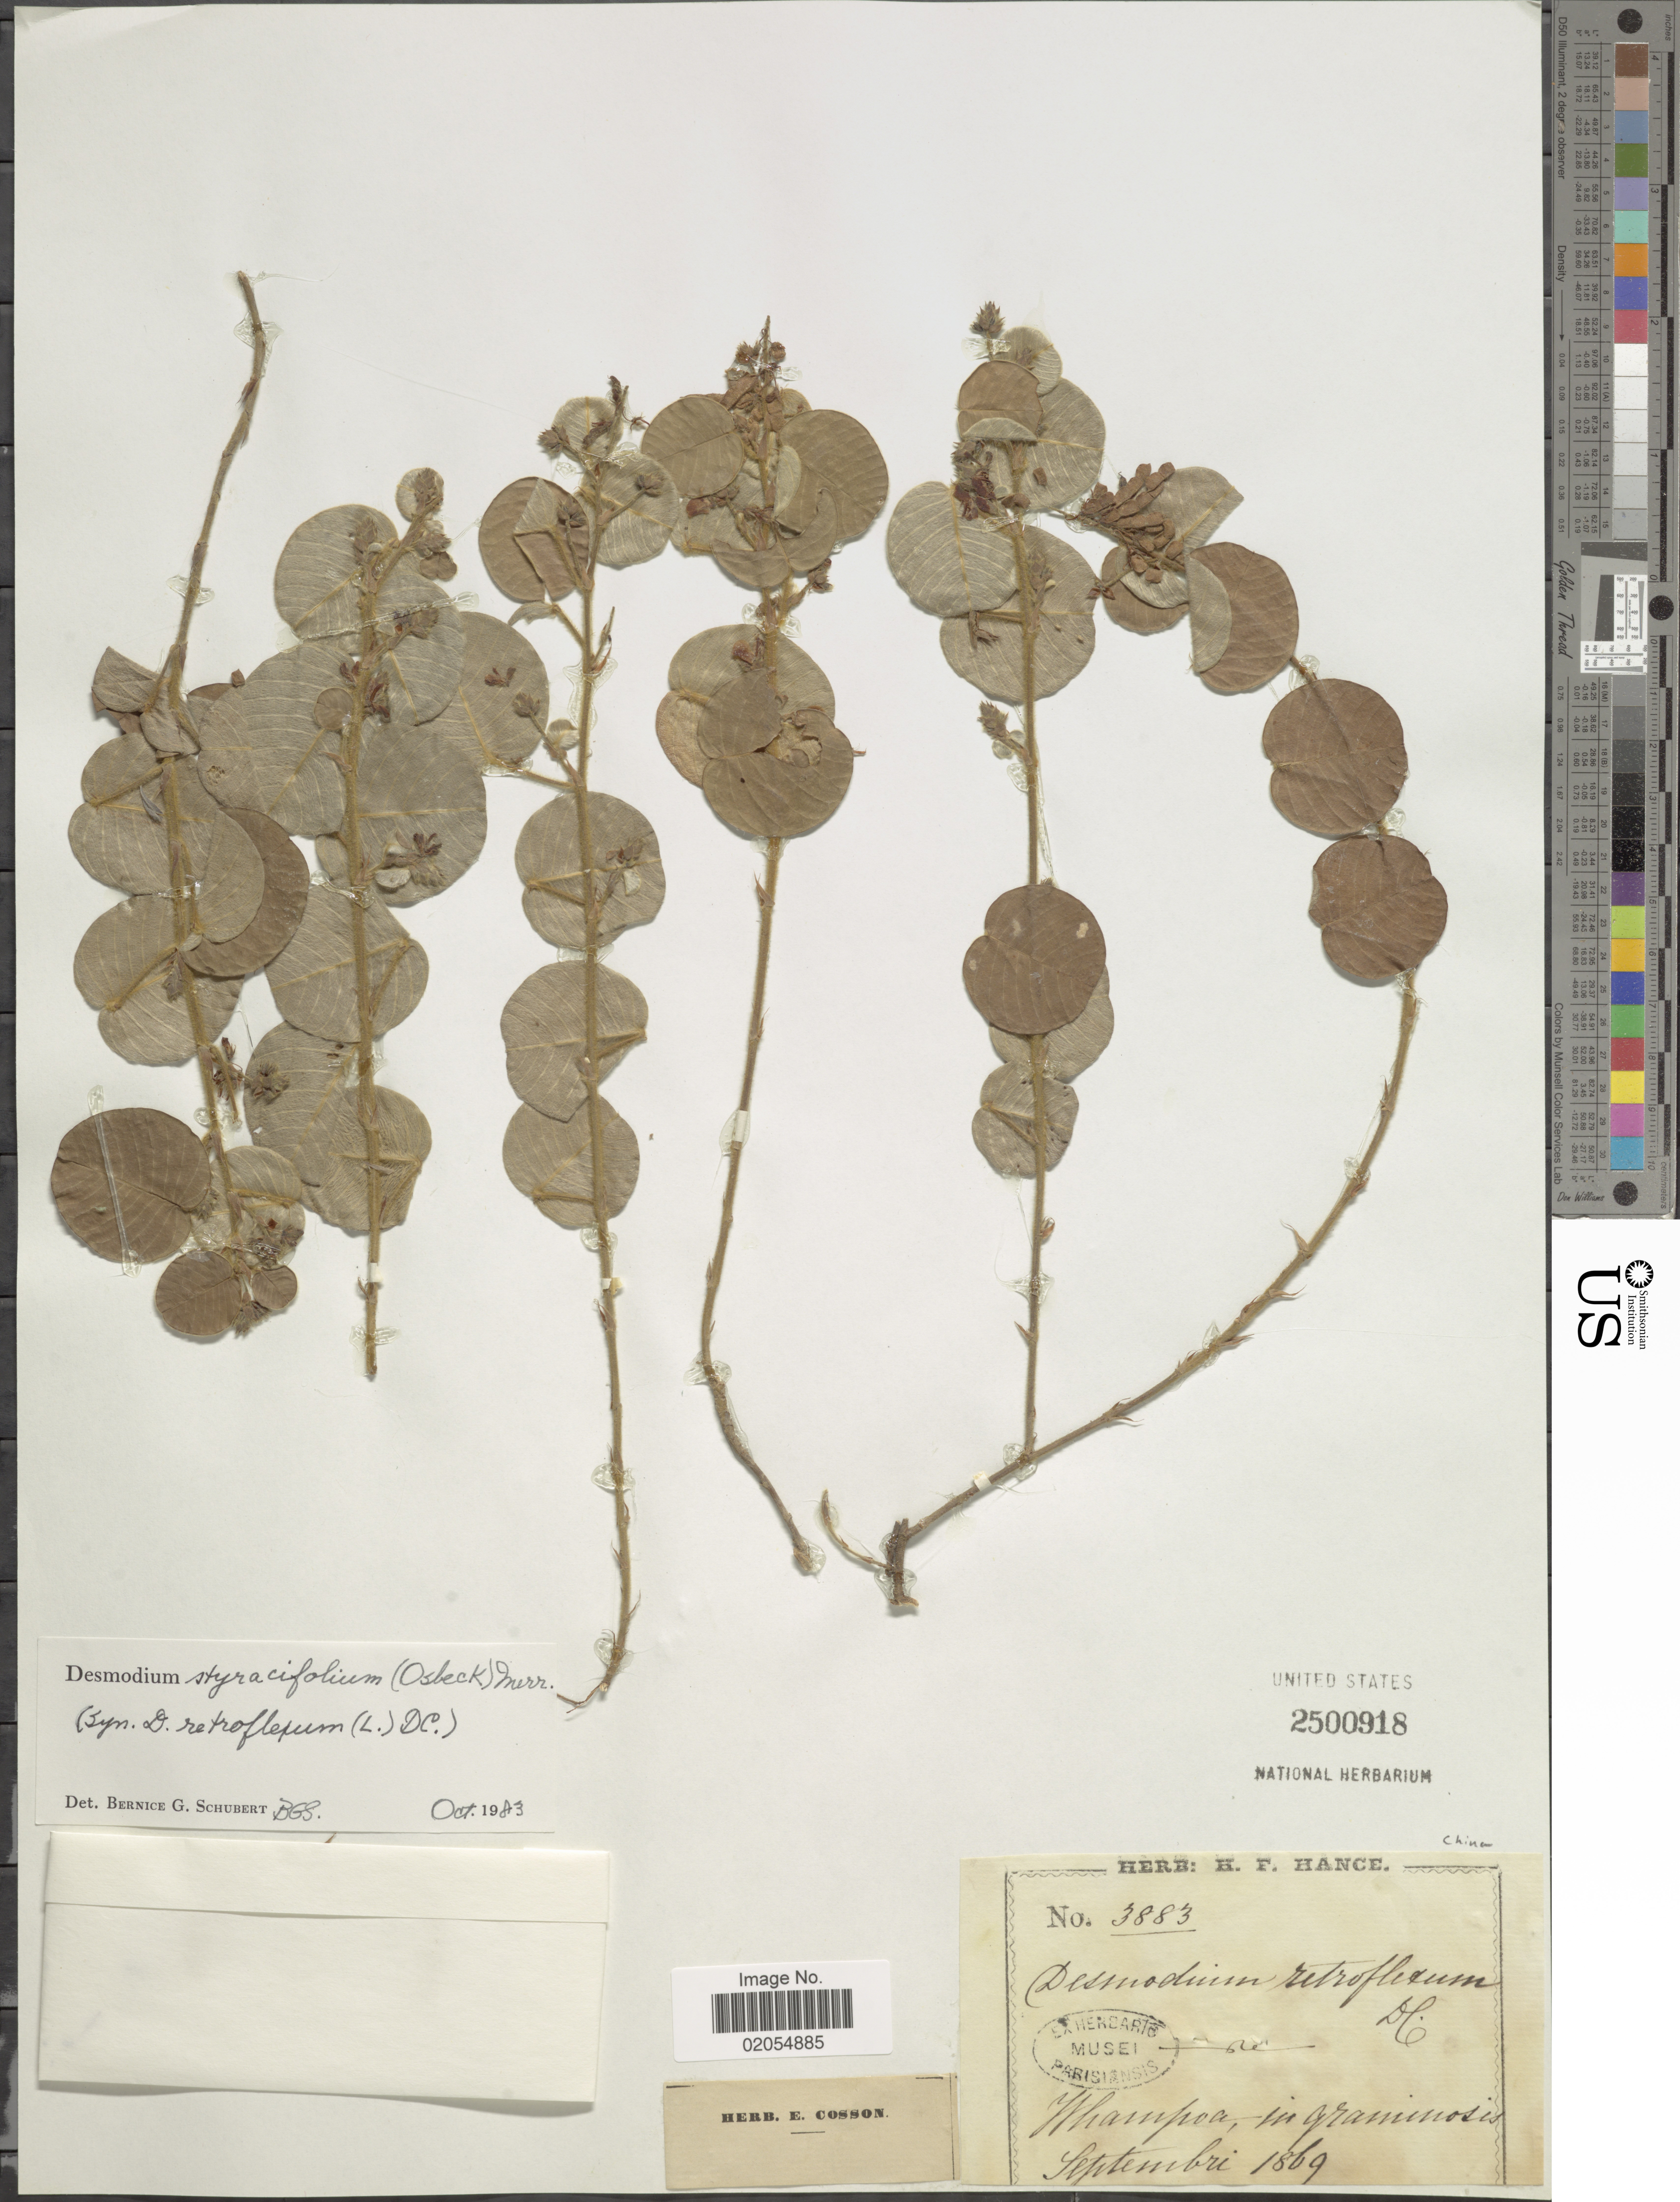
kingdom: Plantae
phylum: Tracheophyta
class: Magnoliopsida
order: Fabales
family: Fabaceae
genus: Grona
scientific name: Grona styracifolia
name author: (Osbeck) H. Ohashi & K. Ohashi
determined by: Strong, Mark T., (BOT), Smithsonian Institution - National Museum of Natural History (UNITED STATES)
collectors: Ex herb. H. F. Hance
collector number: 3883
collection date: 1869-09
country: China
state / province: Hong Kong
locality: Jhampoa, in graminosis [interpreted]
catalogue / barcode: US 2500918